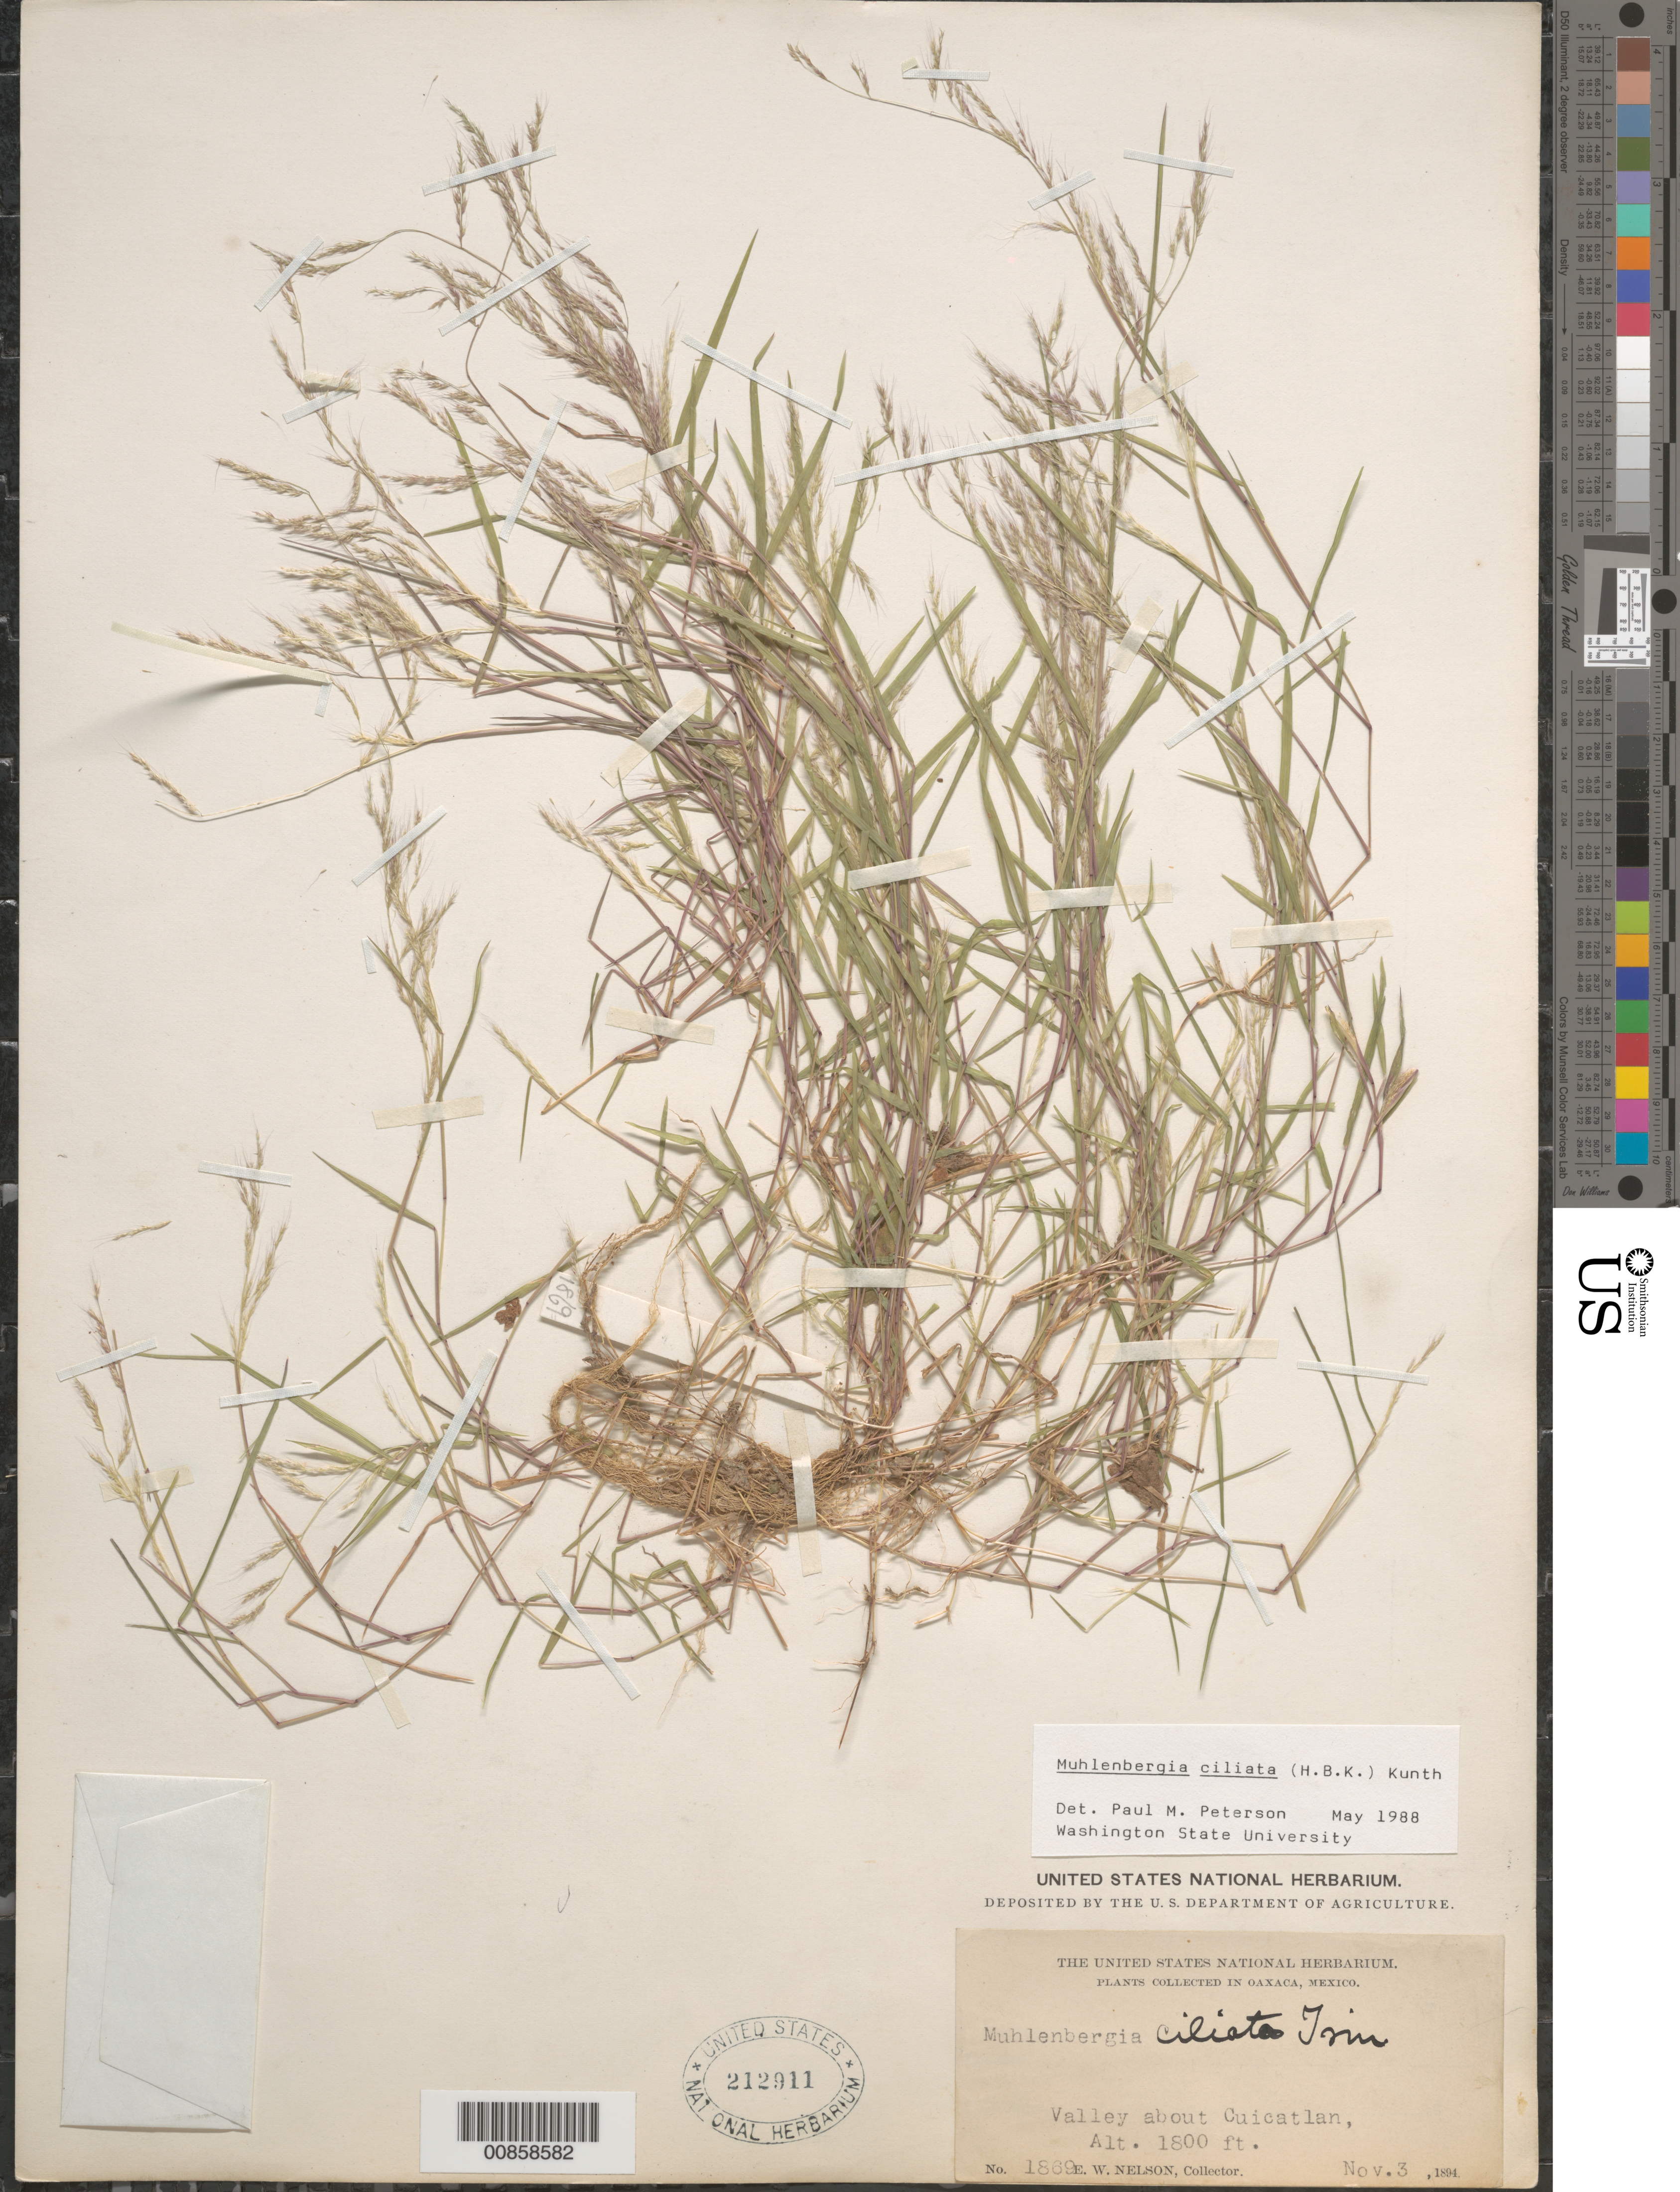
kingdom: Plantae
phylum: Tracheophyta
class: Liliopsida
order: Poales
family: Poaceae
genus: Muhlenbergia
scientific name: Muhlenbergia ciliata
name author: (Kunth) Trin.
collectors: E. W. Nelson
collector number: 1889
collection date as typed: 03 Oct 1994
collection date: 1994-10-03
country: Mexico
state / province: Oaxaca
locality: Valley about Cuicatlan, Oax.?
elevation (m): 1800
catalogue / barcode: US 212911